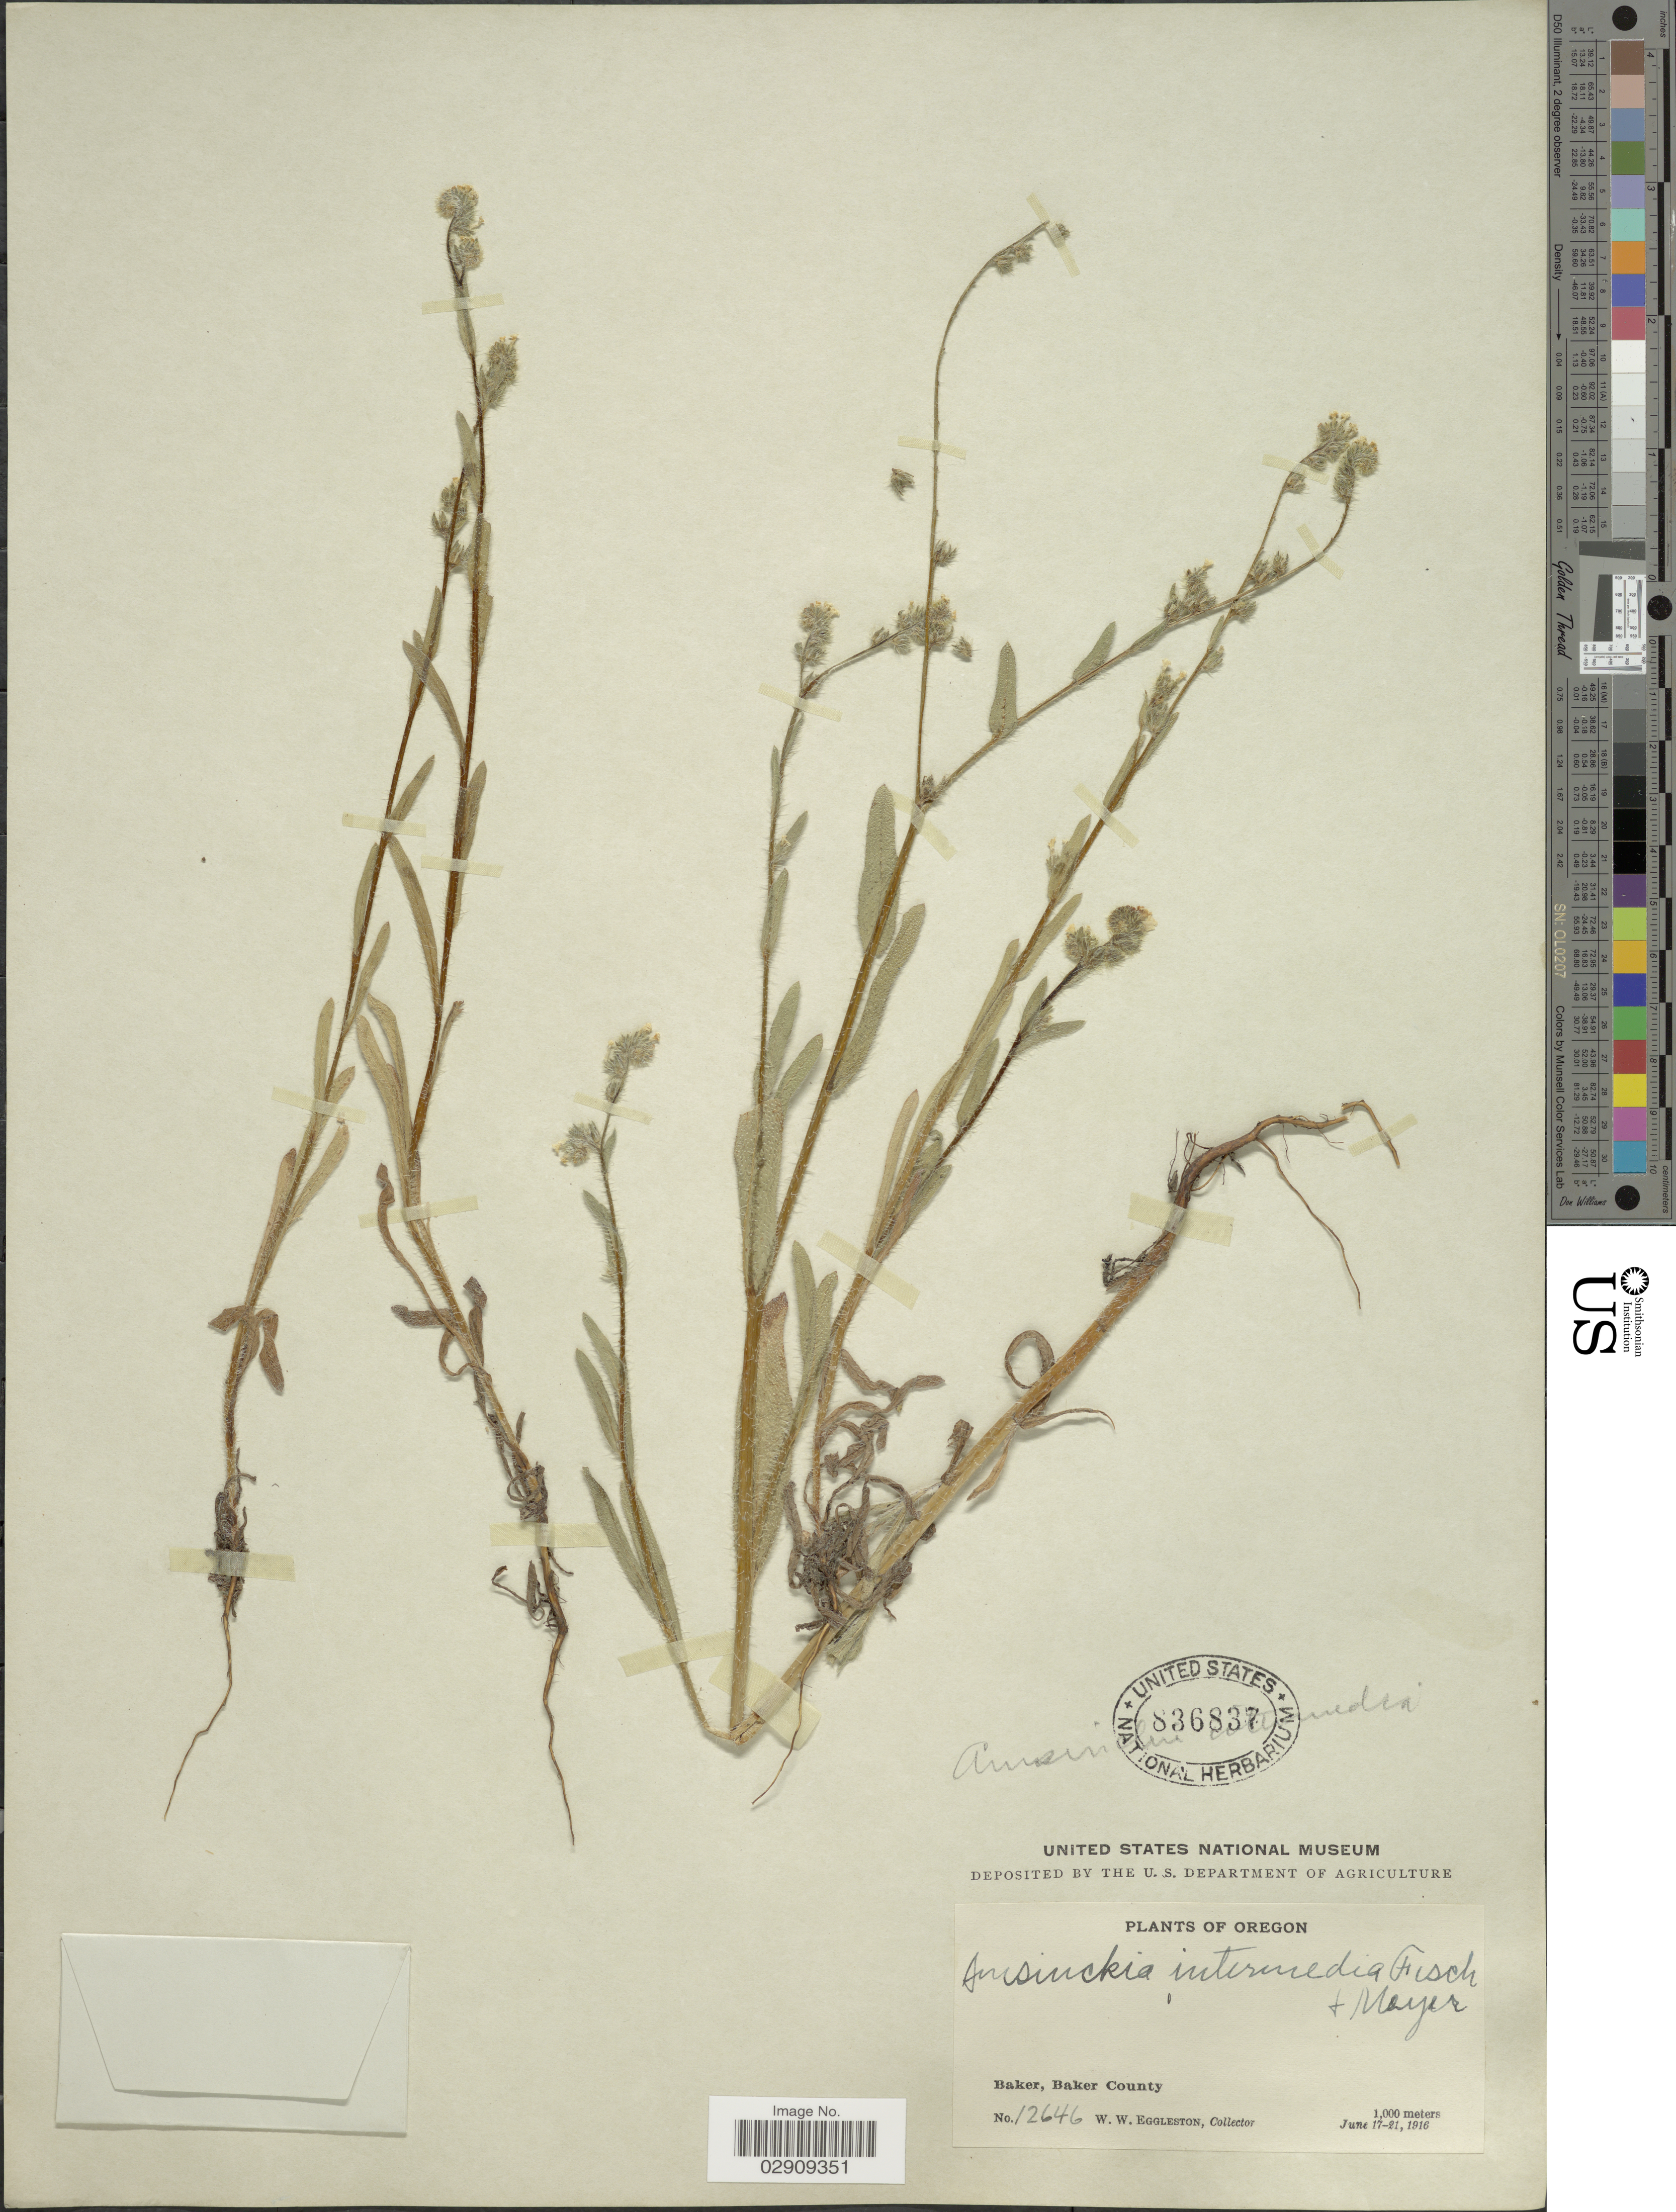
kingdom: Plantae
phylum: Tracheophyta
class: Magnoliopsida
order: Boraginales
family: Boraginaceae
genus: Amsinckia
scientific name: Amsinckia menziesii var. intermedia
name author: (Fisch. & C.A. Mey.) Ganders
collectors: W. W. Eggleston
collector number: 12646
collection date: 1916-06-17/1916-06-21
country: United States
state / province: Oregon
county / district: Baker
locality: Baker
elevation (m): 1000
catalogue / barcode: US 836837